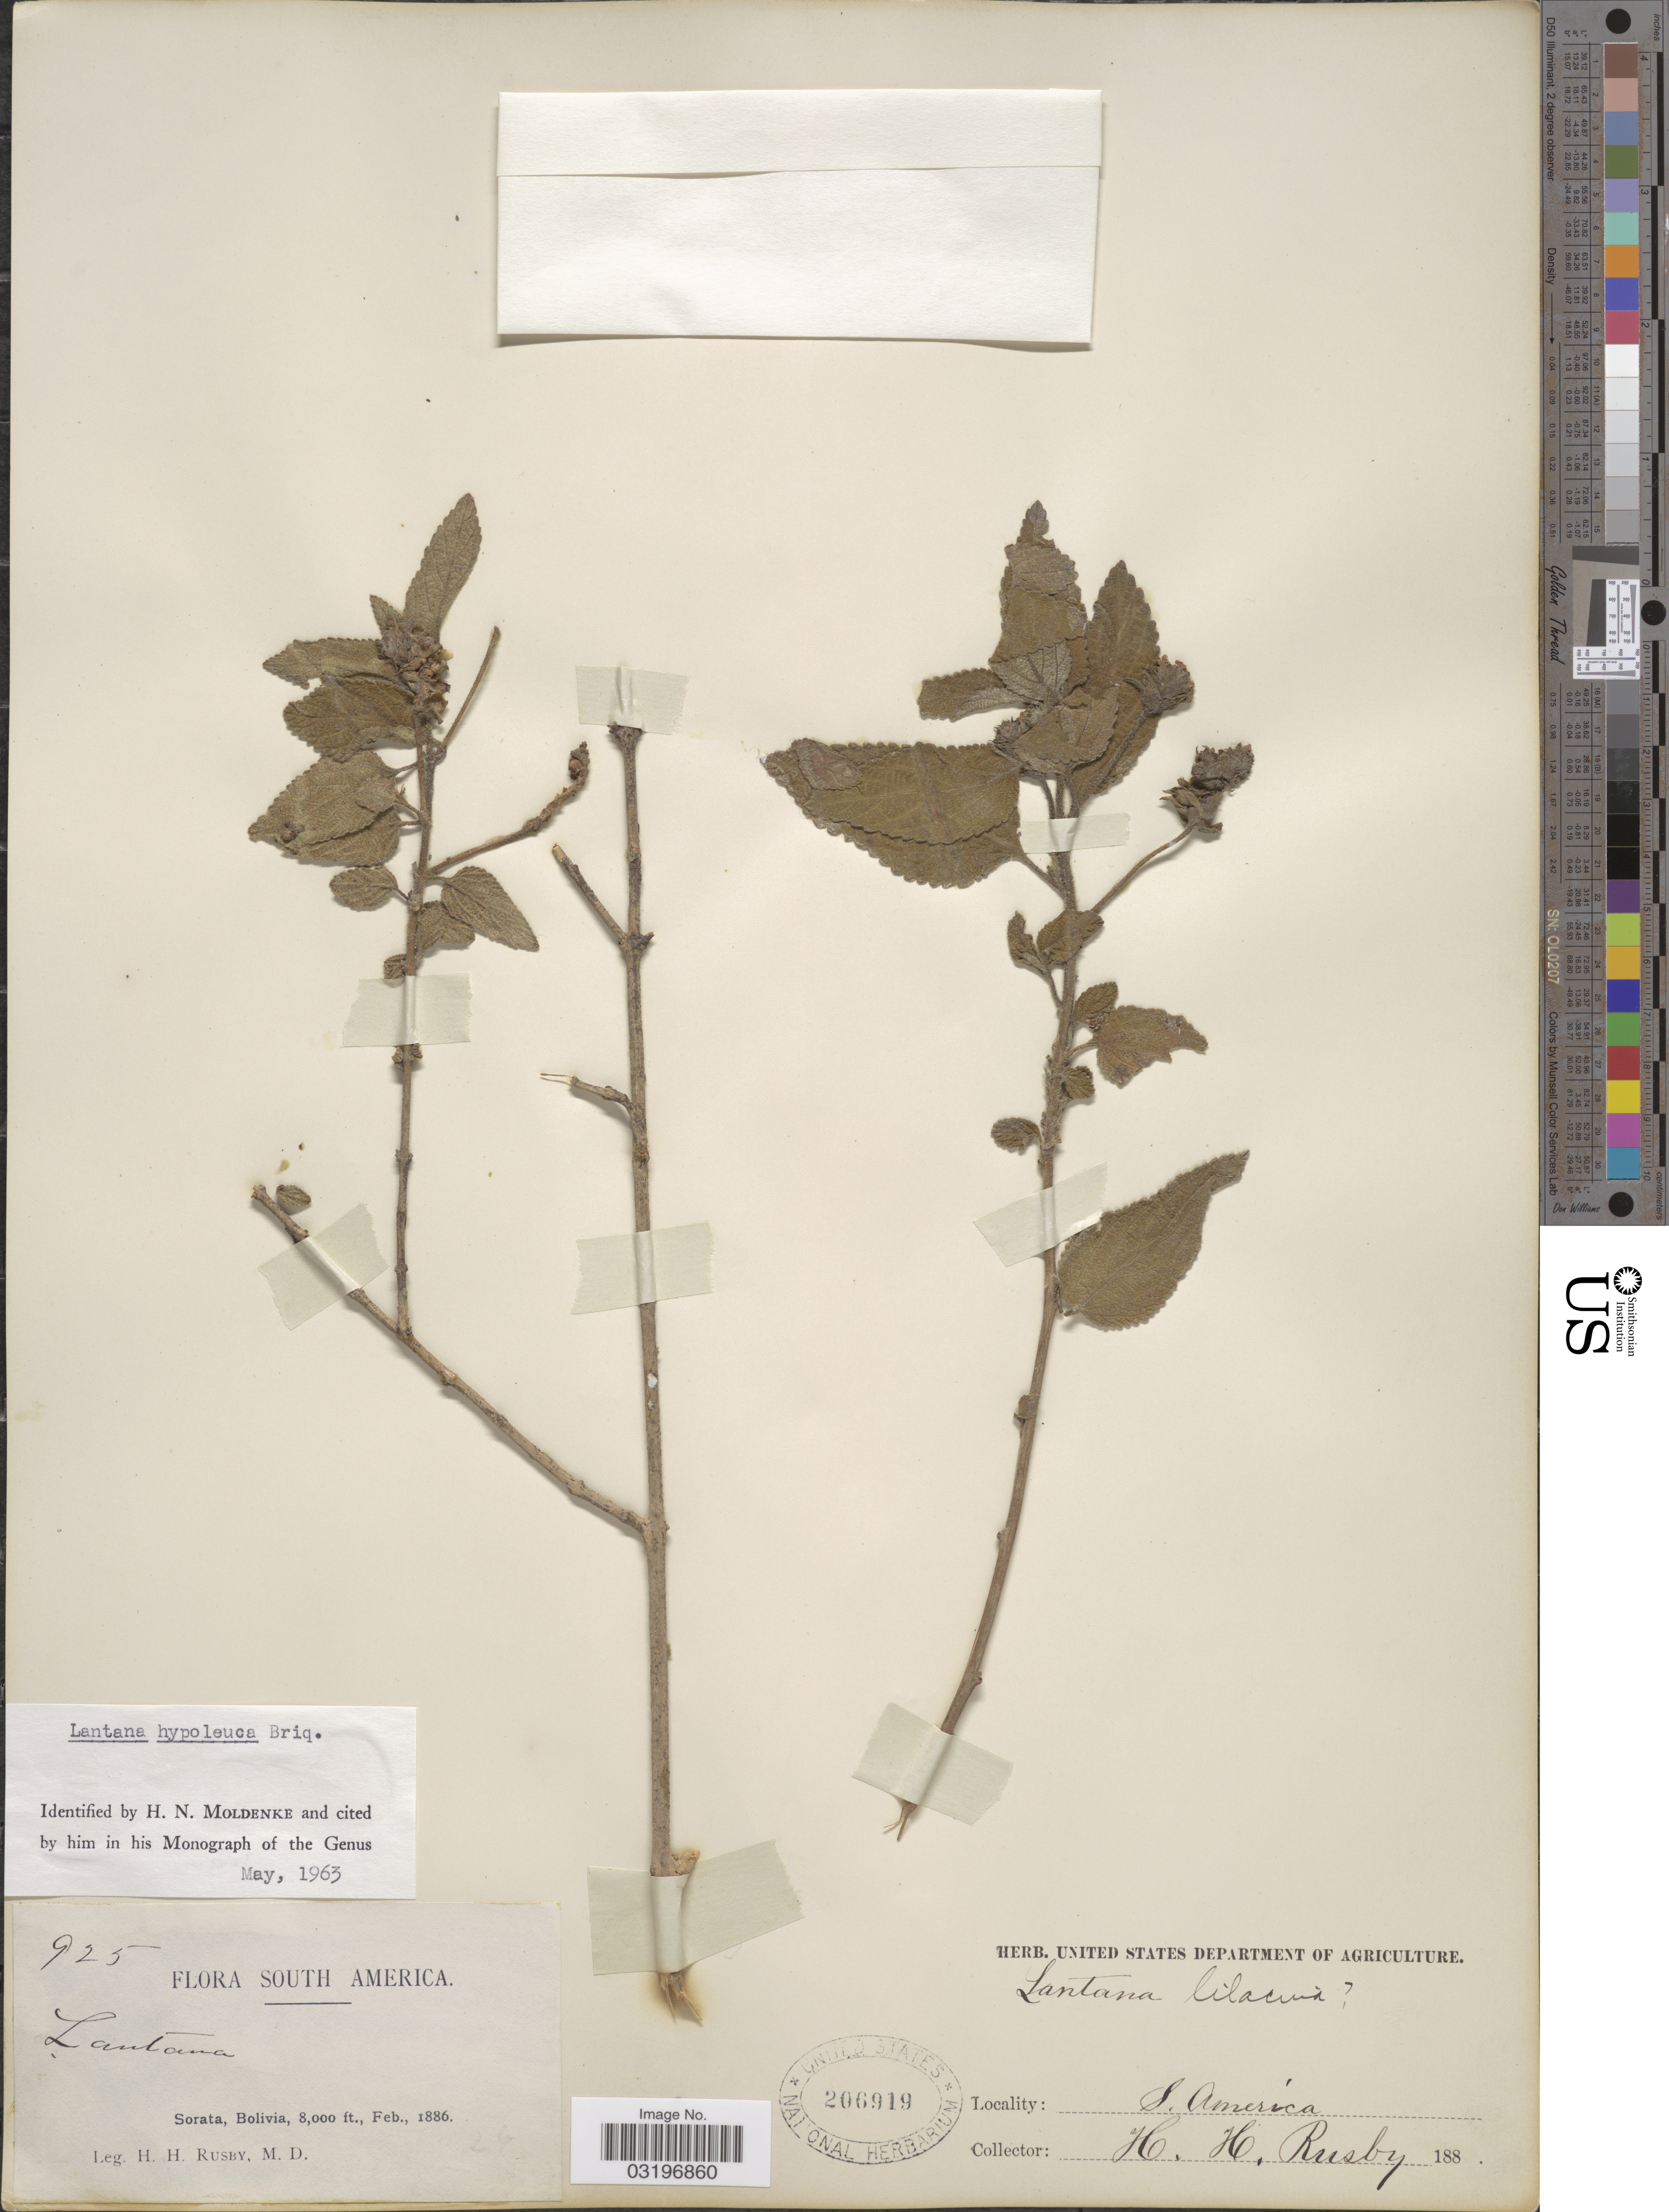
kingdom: Plantae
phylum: Tracheophyta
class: Magnoliopsida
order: Lamiales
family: Verbenaceae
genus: Lantana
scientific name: Lantana hypoleuca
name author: Briq.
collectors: H. H. Rusby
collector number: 925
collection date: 1886-02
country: Bolivia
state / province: La Páz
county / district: Larecaja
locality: Sorata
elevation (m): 2438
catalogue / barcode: US 206919